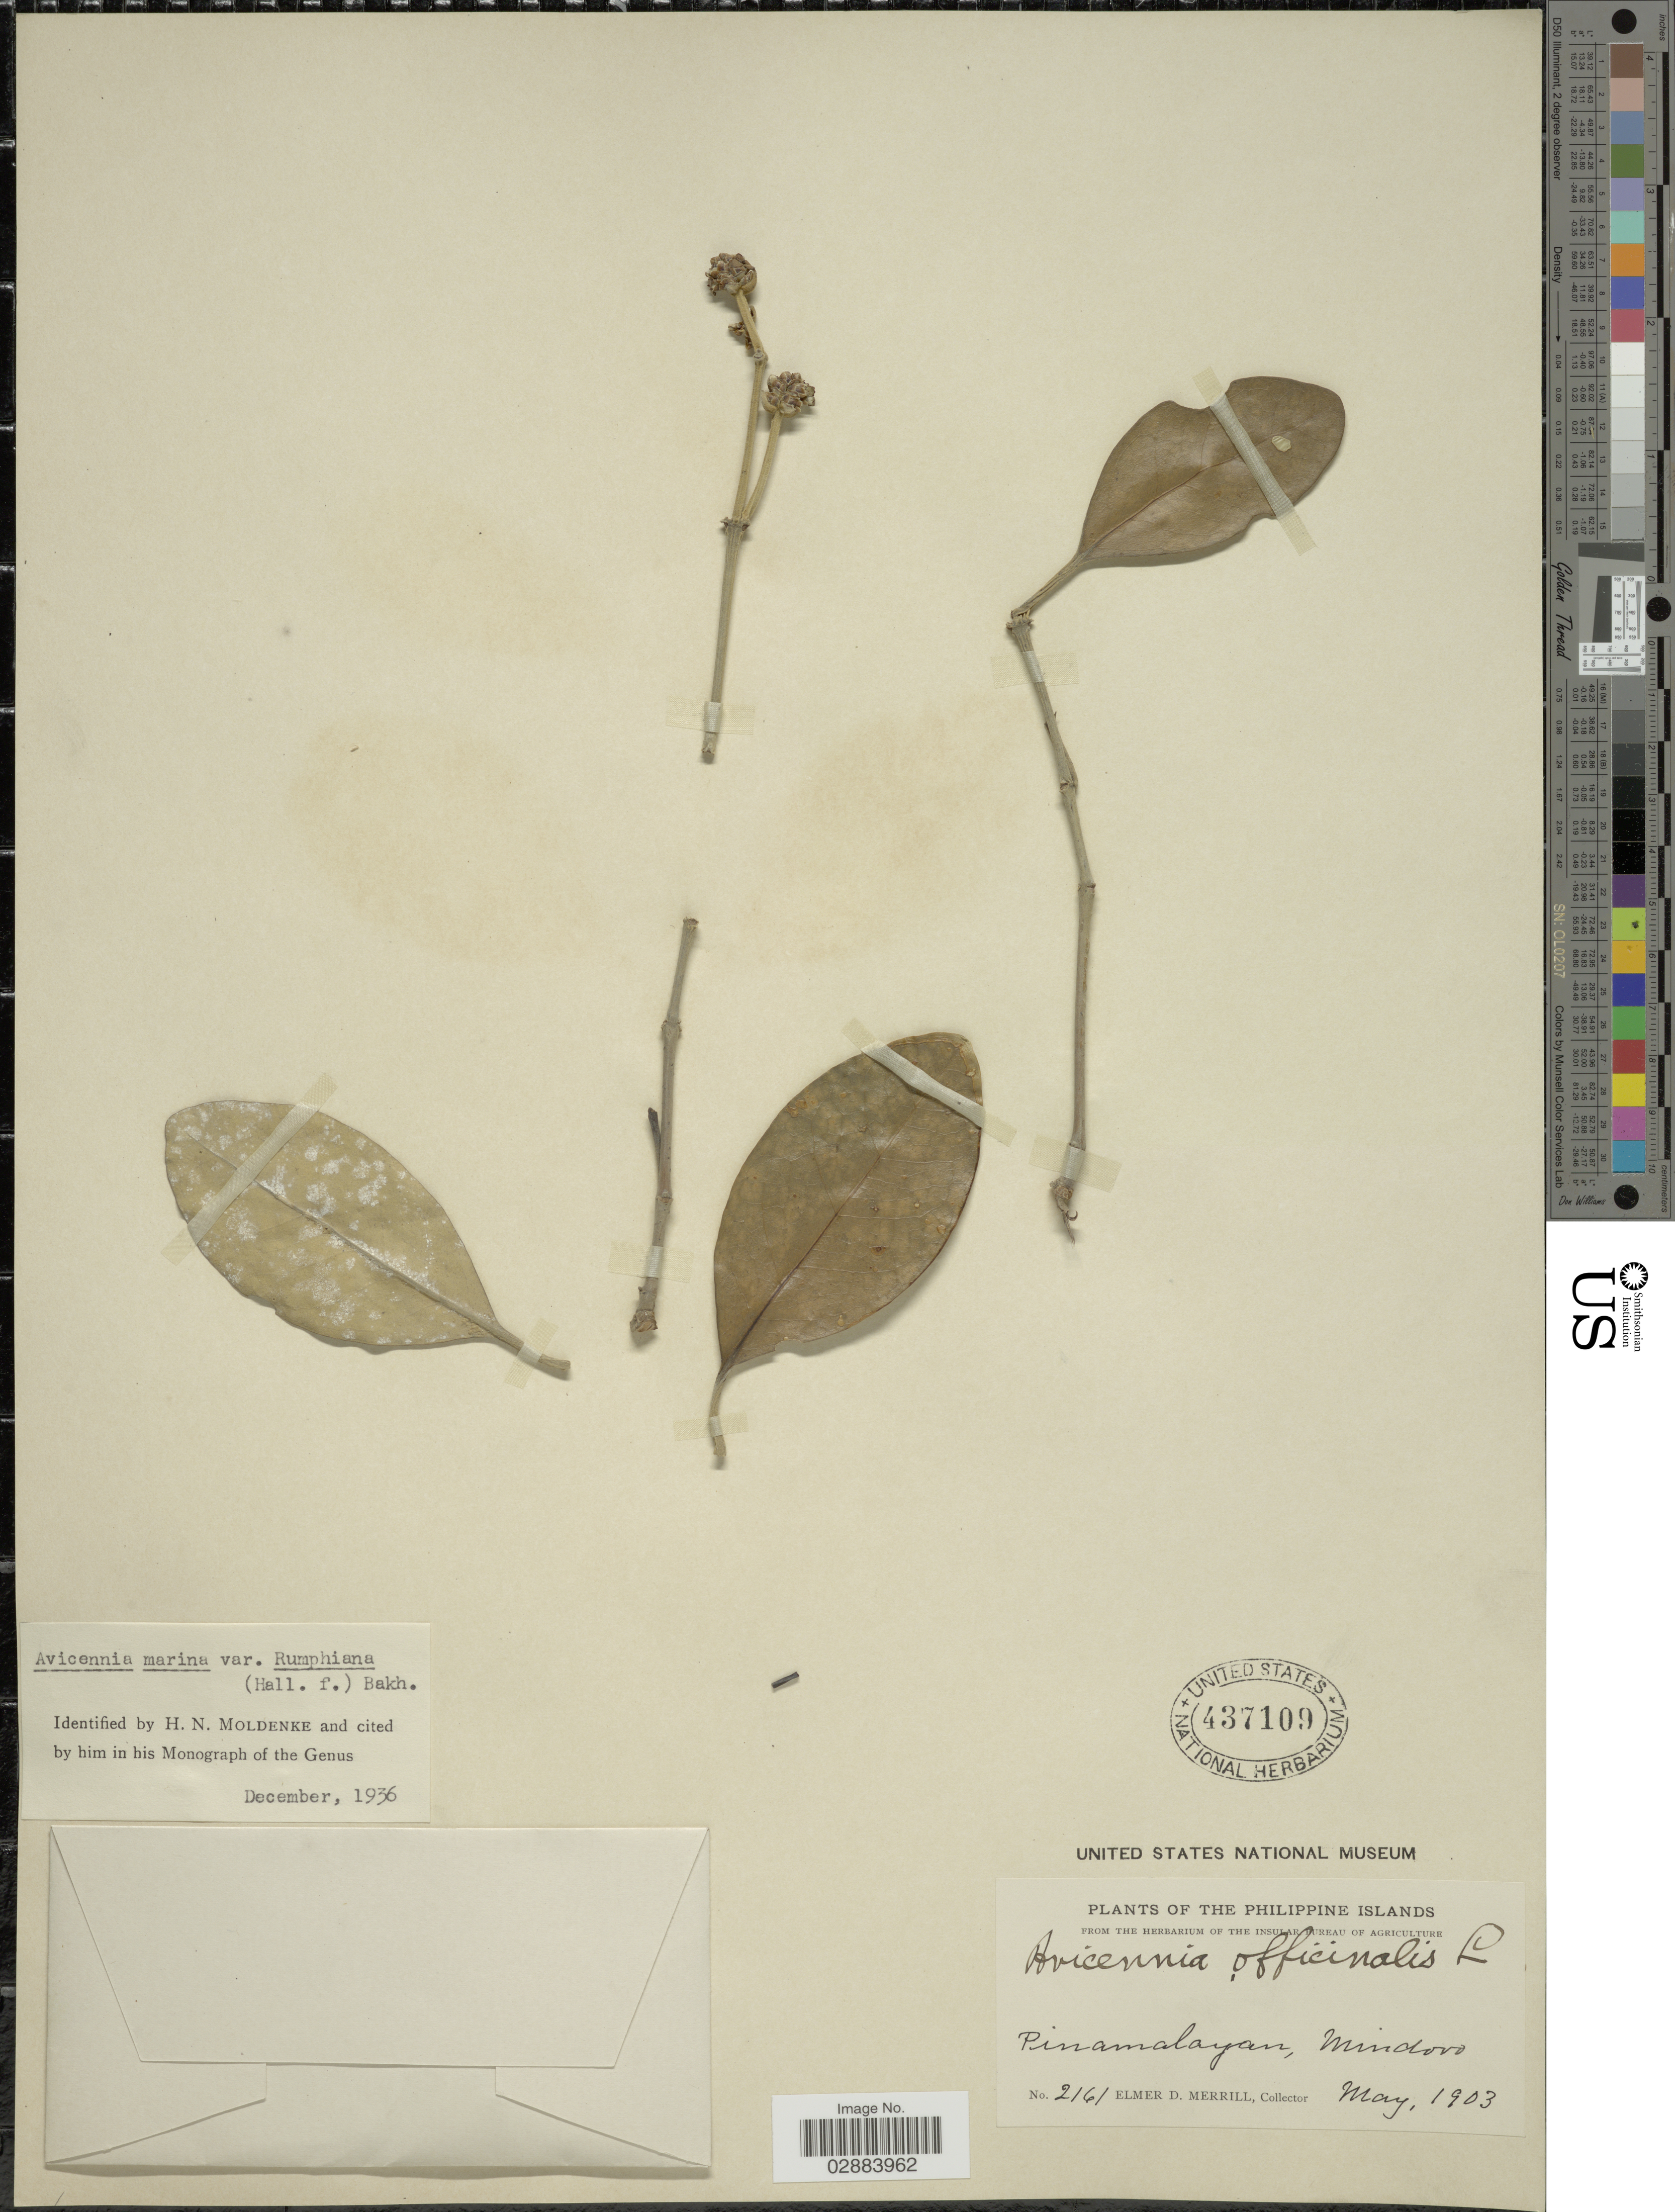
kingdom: Plantae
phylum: Tracheophyta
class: Magnoliopsida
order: Lamiales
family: Acanthaceae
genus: Avicennia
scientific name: Avicennia marina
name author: (Forssk.) Vierh.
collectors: E. D. Merrill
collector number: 2161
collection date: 1903-05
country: Philippines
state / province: Mimaropa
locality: The Philippine Islands. Pinamalayan, Mindoro.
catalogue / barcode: US 437109